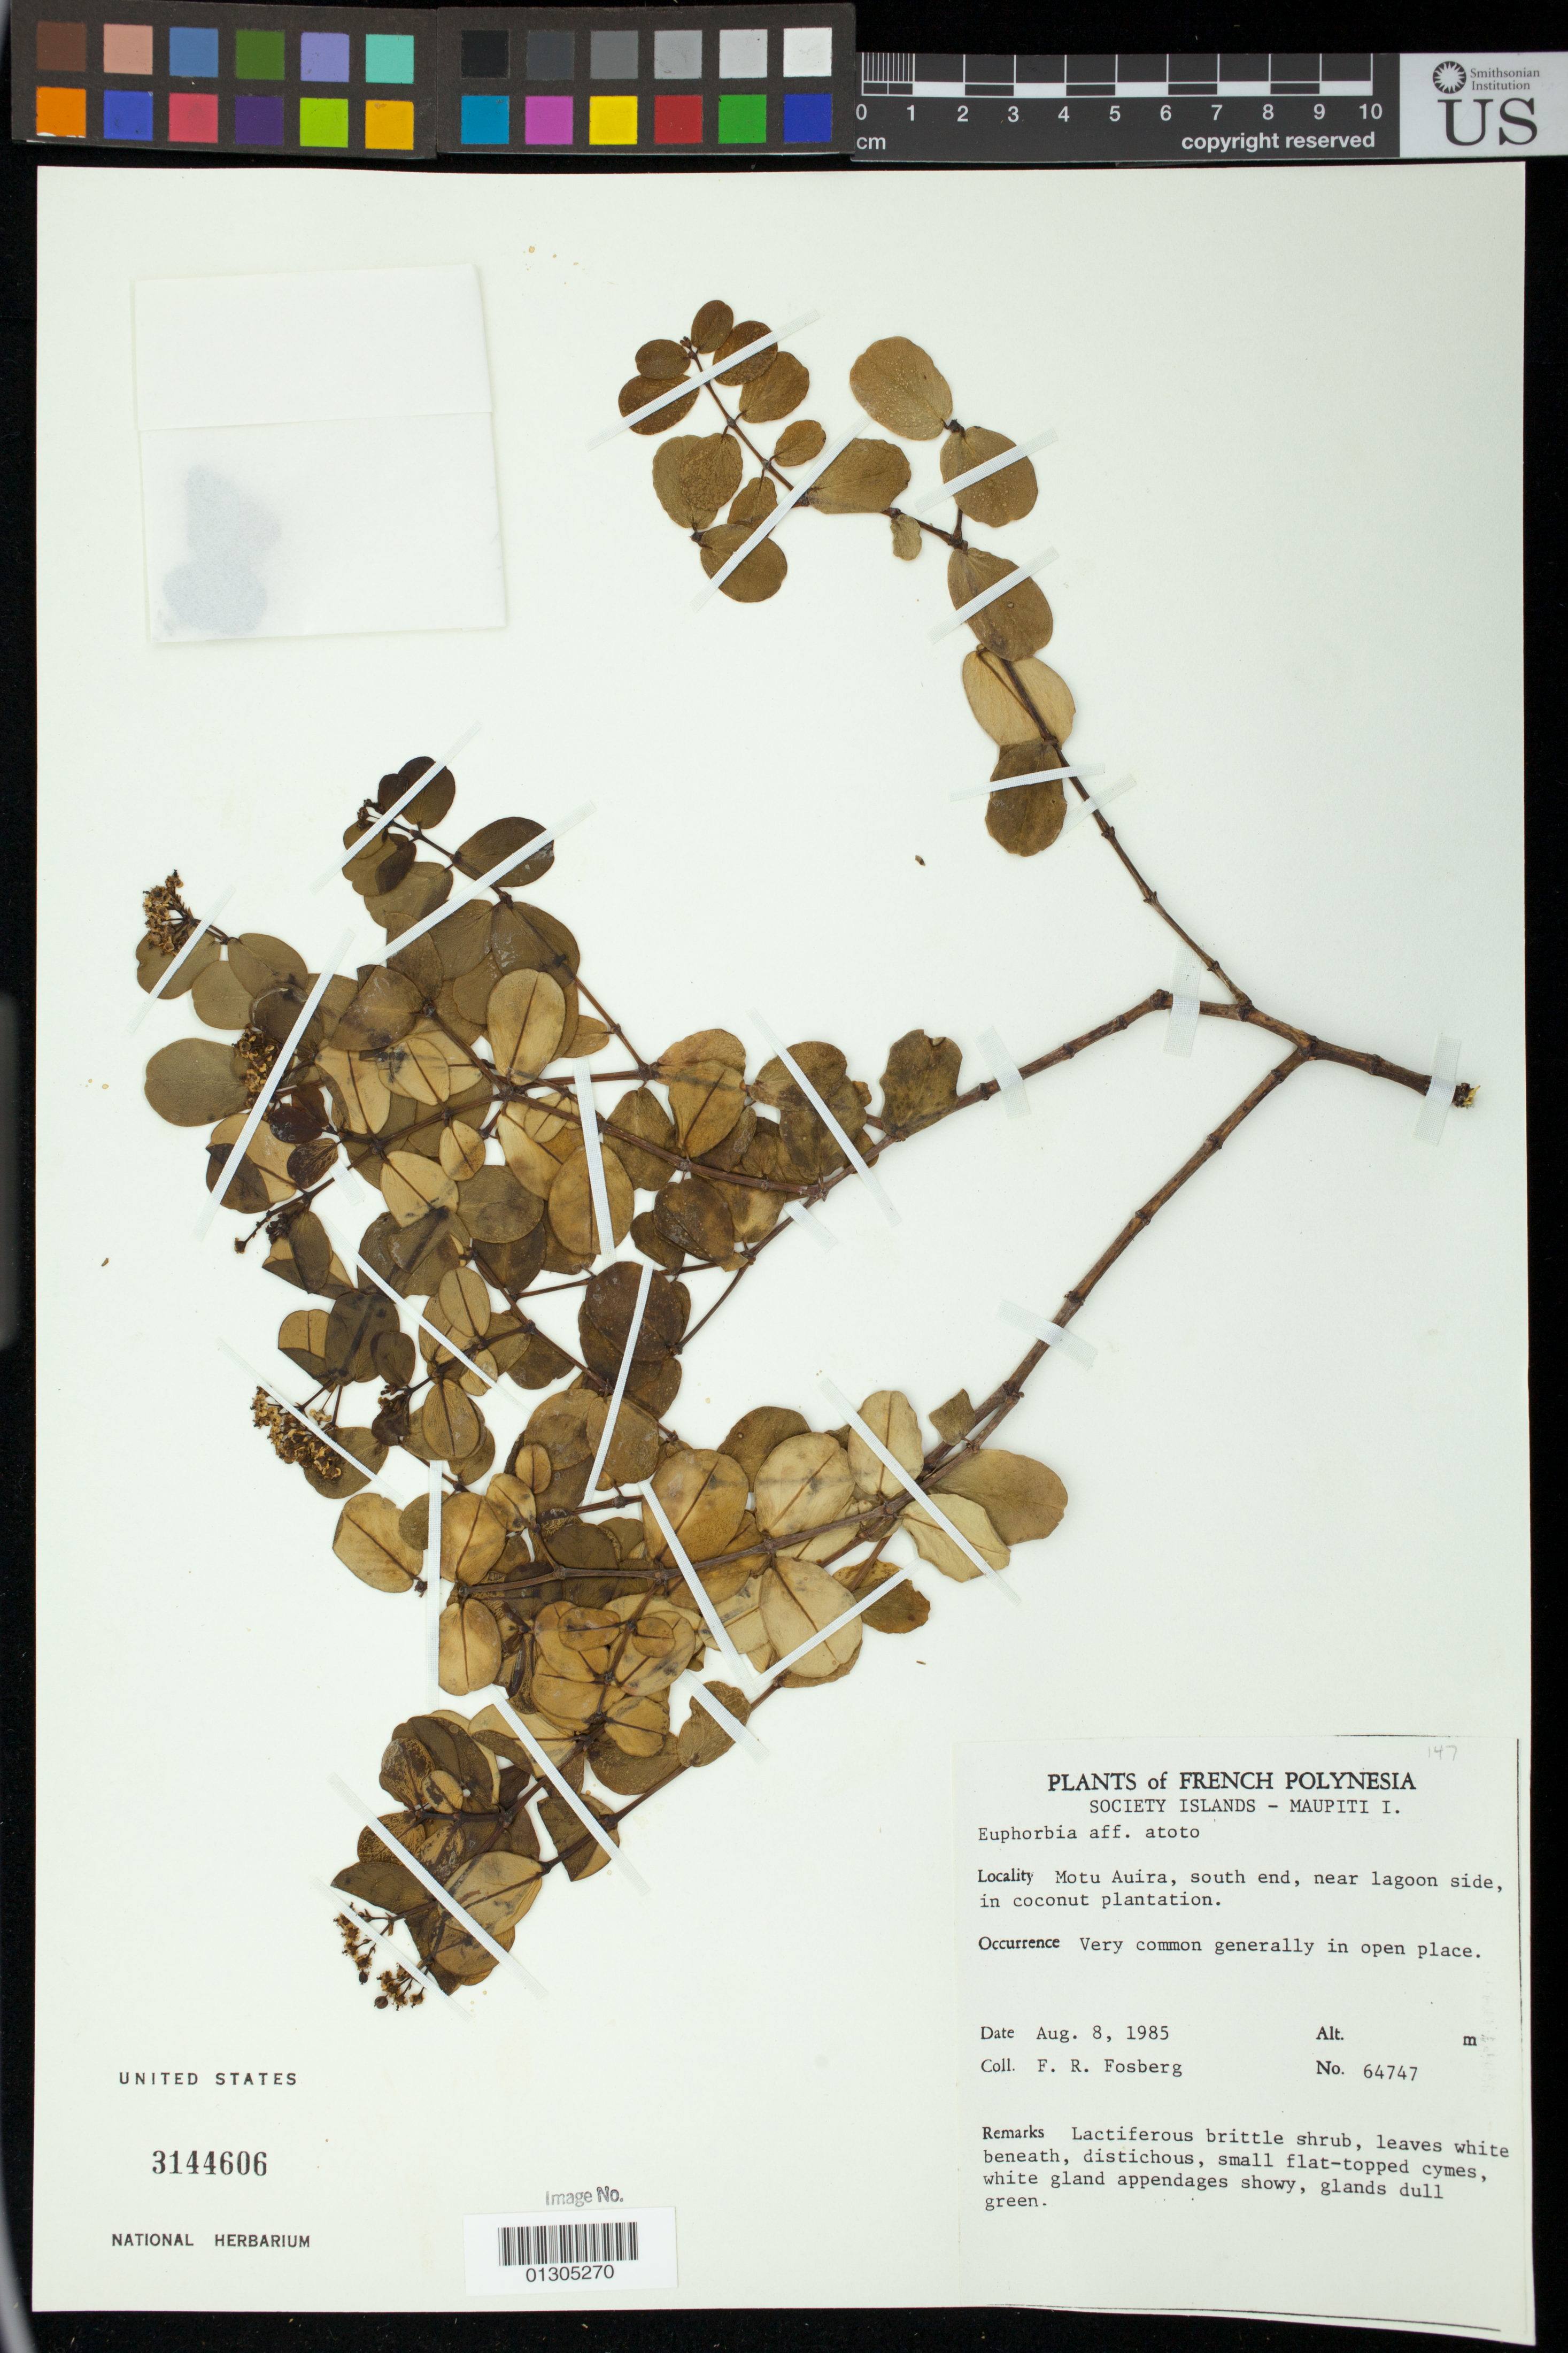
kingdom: Plantae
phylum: Tracheophyta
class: Magnoliopsida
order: Malpighiales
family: Euphorbiaceae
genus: Euphorbia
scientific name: Euphorbia atoto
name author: G. Forst.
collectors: F. R. Fosberg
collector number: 64747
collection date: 1985-08-08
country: French Polynesia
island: Maupiti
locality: Maupiti I., Motu Auira, south end, near lagoon side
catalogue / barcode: US 3144606